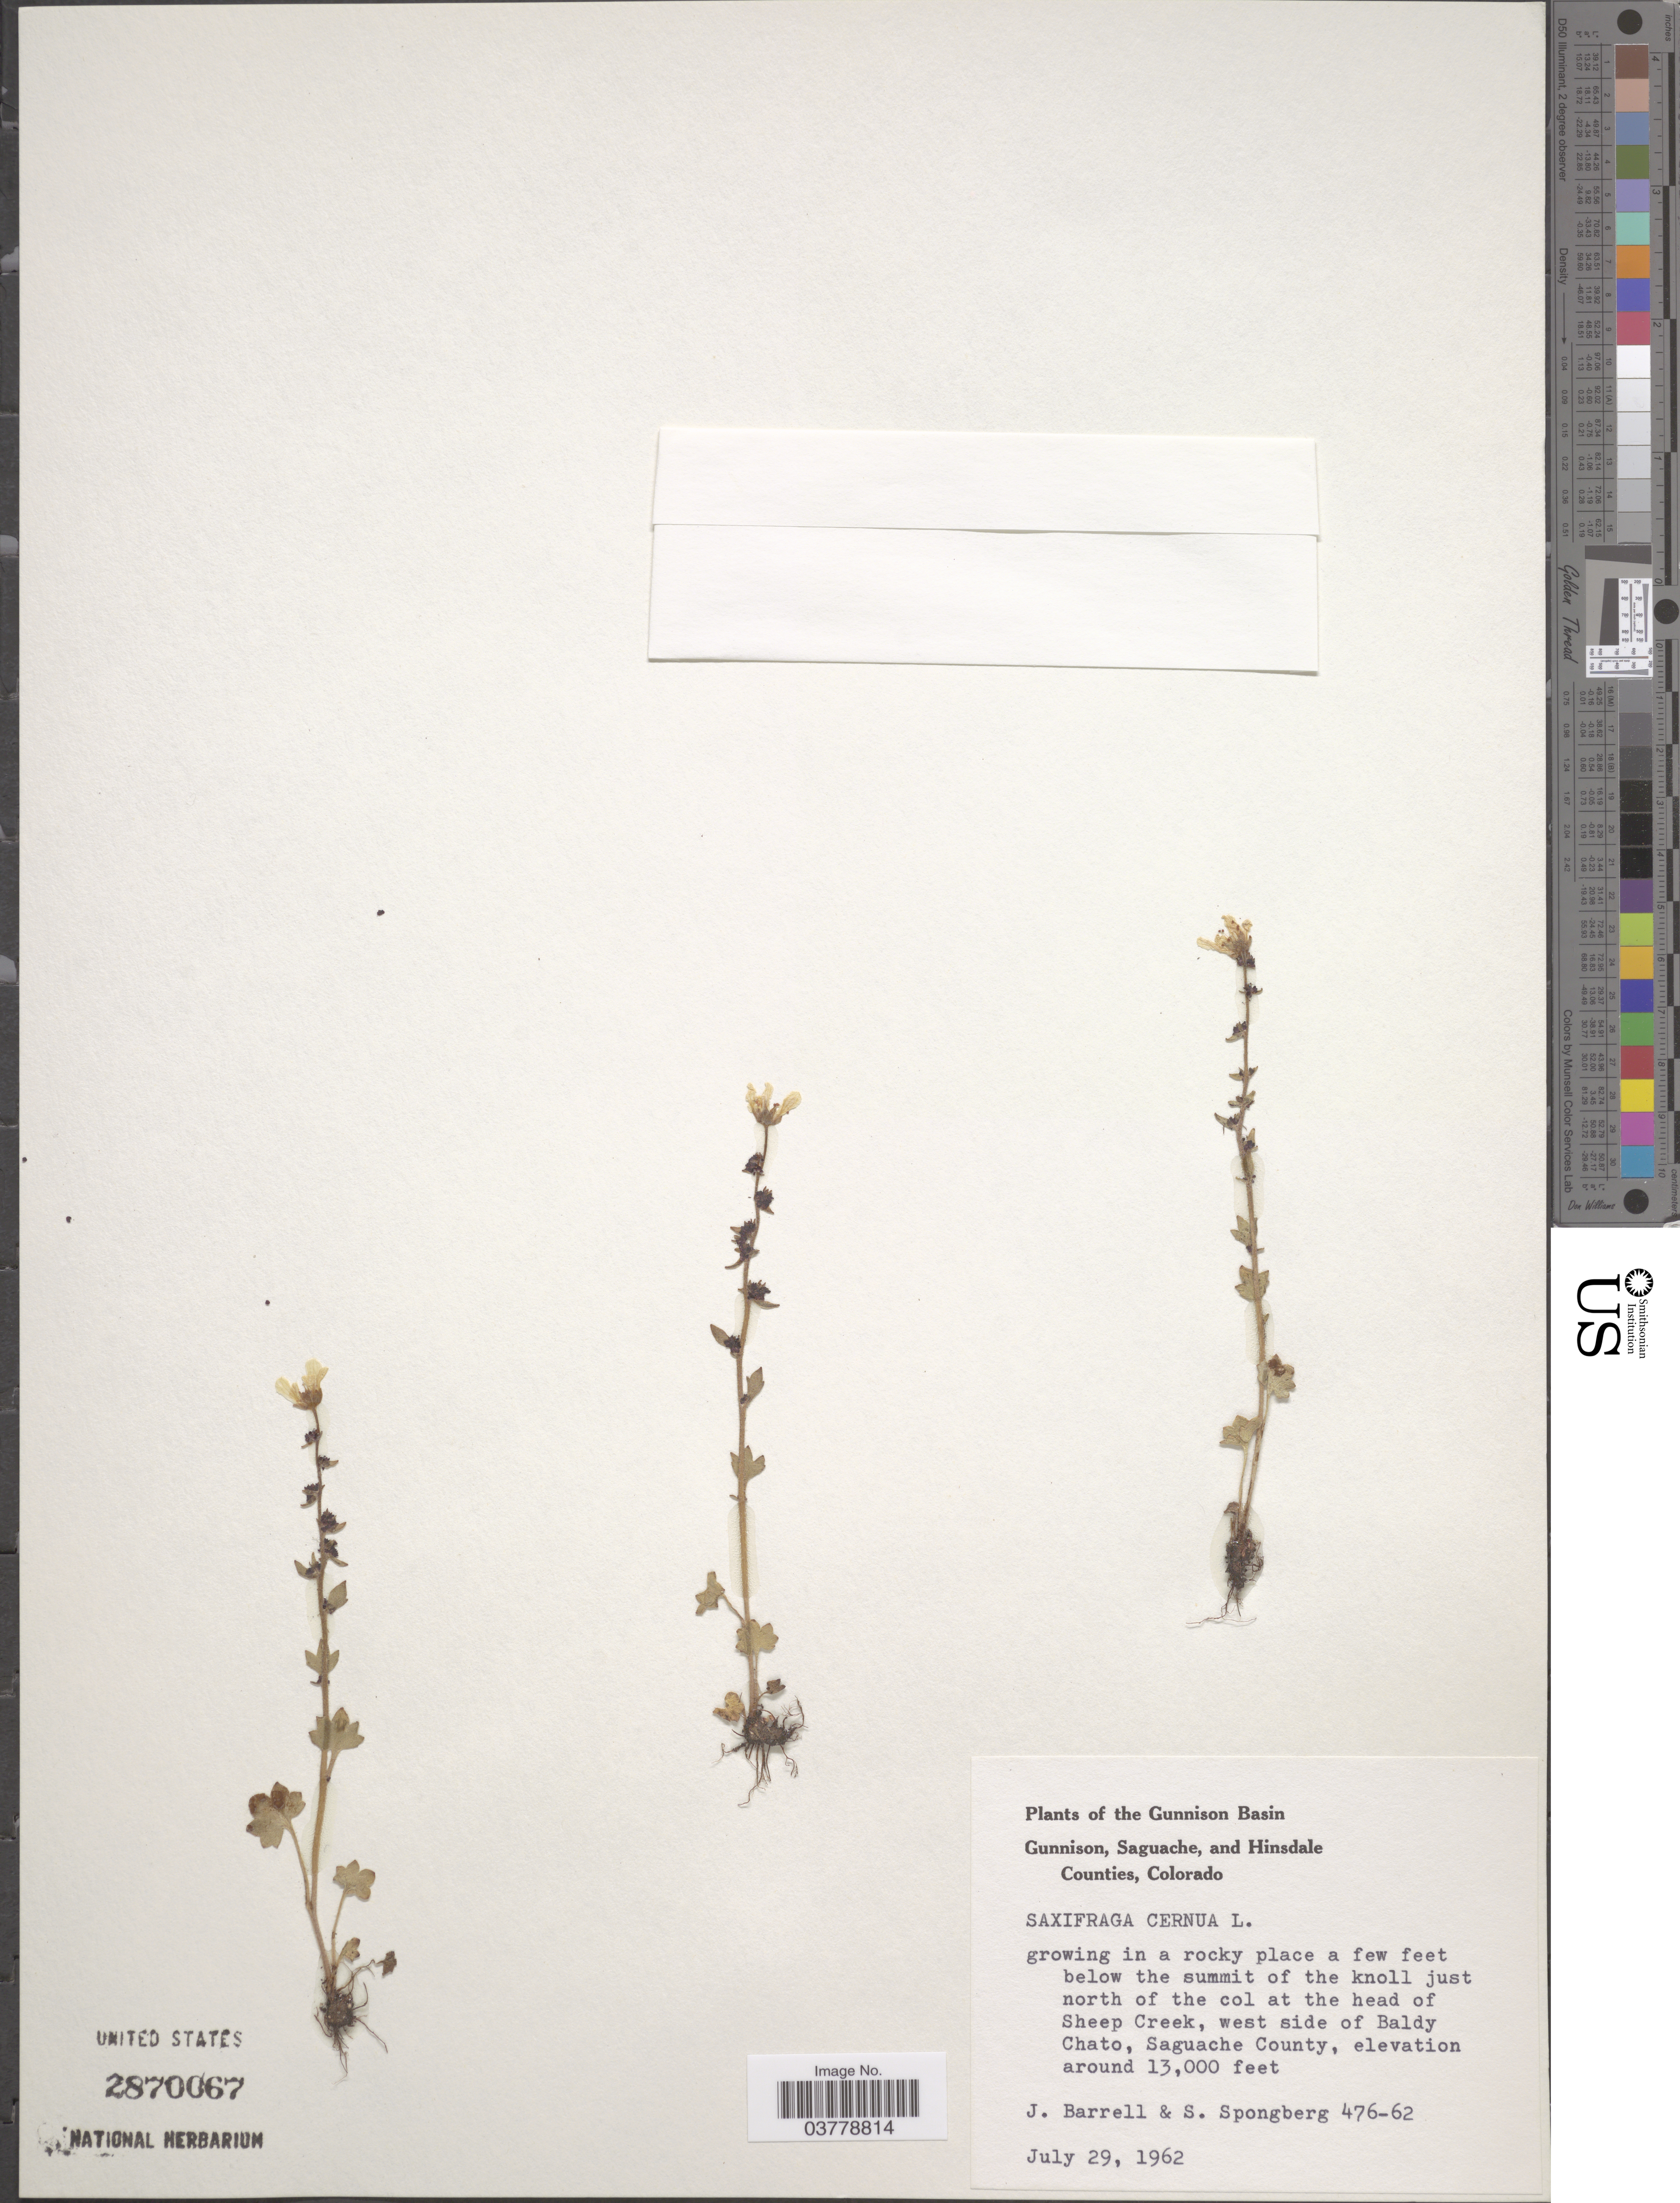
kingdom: Plantae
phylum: Tracheophyta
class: Magnoliopsida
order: Saxifragales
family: Saxifragaceae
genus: Saxifraga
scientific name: Saxifraga cernua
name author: L.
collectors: J. Barrell & S. A.Spongberg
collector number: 476-62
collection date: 1962-07-29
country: United States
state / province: Colorado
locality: The Gunnison Basin. Below the summit of the knoll just north of the col at the head of Sheep Creek, west side of Baldy Chato, Saguache County.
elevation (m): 3962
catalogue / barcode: US 2870067